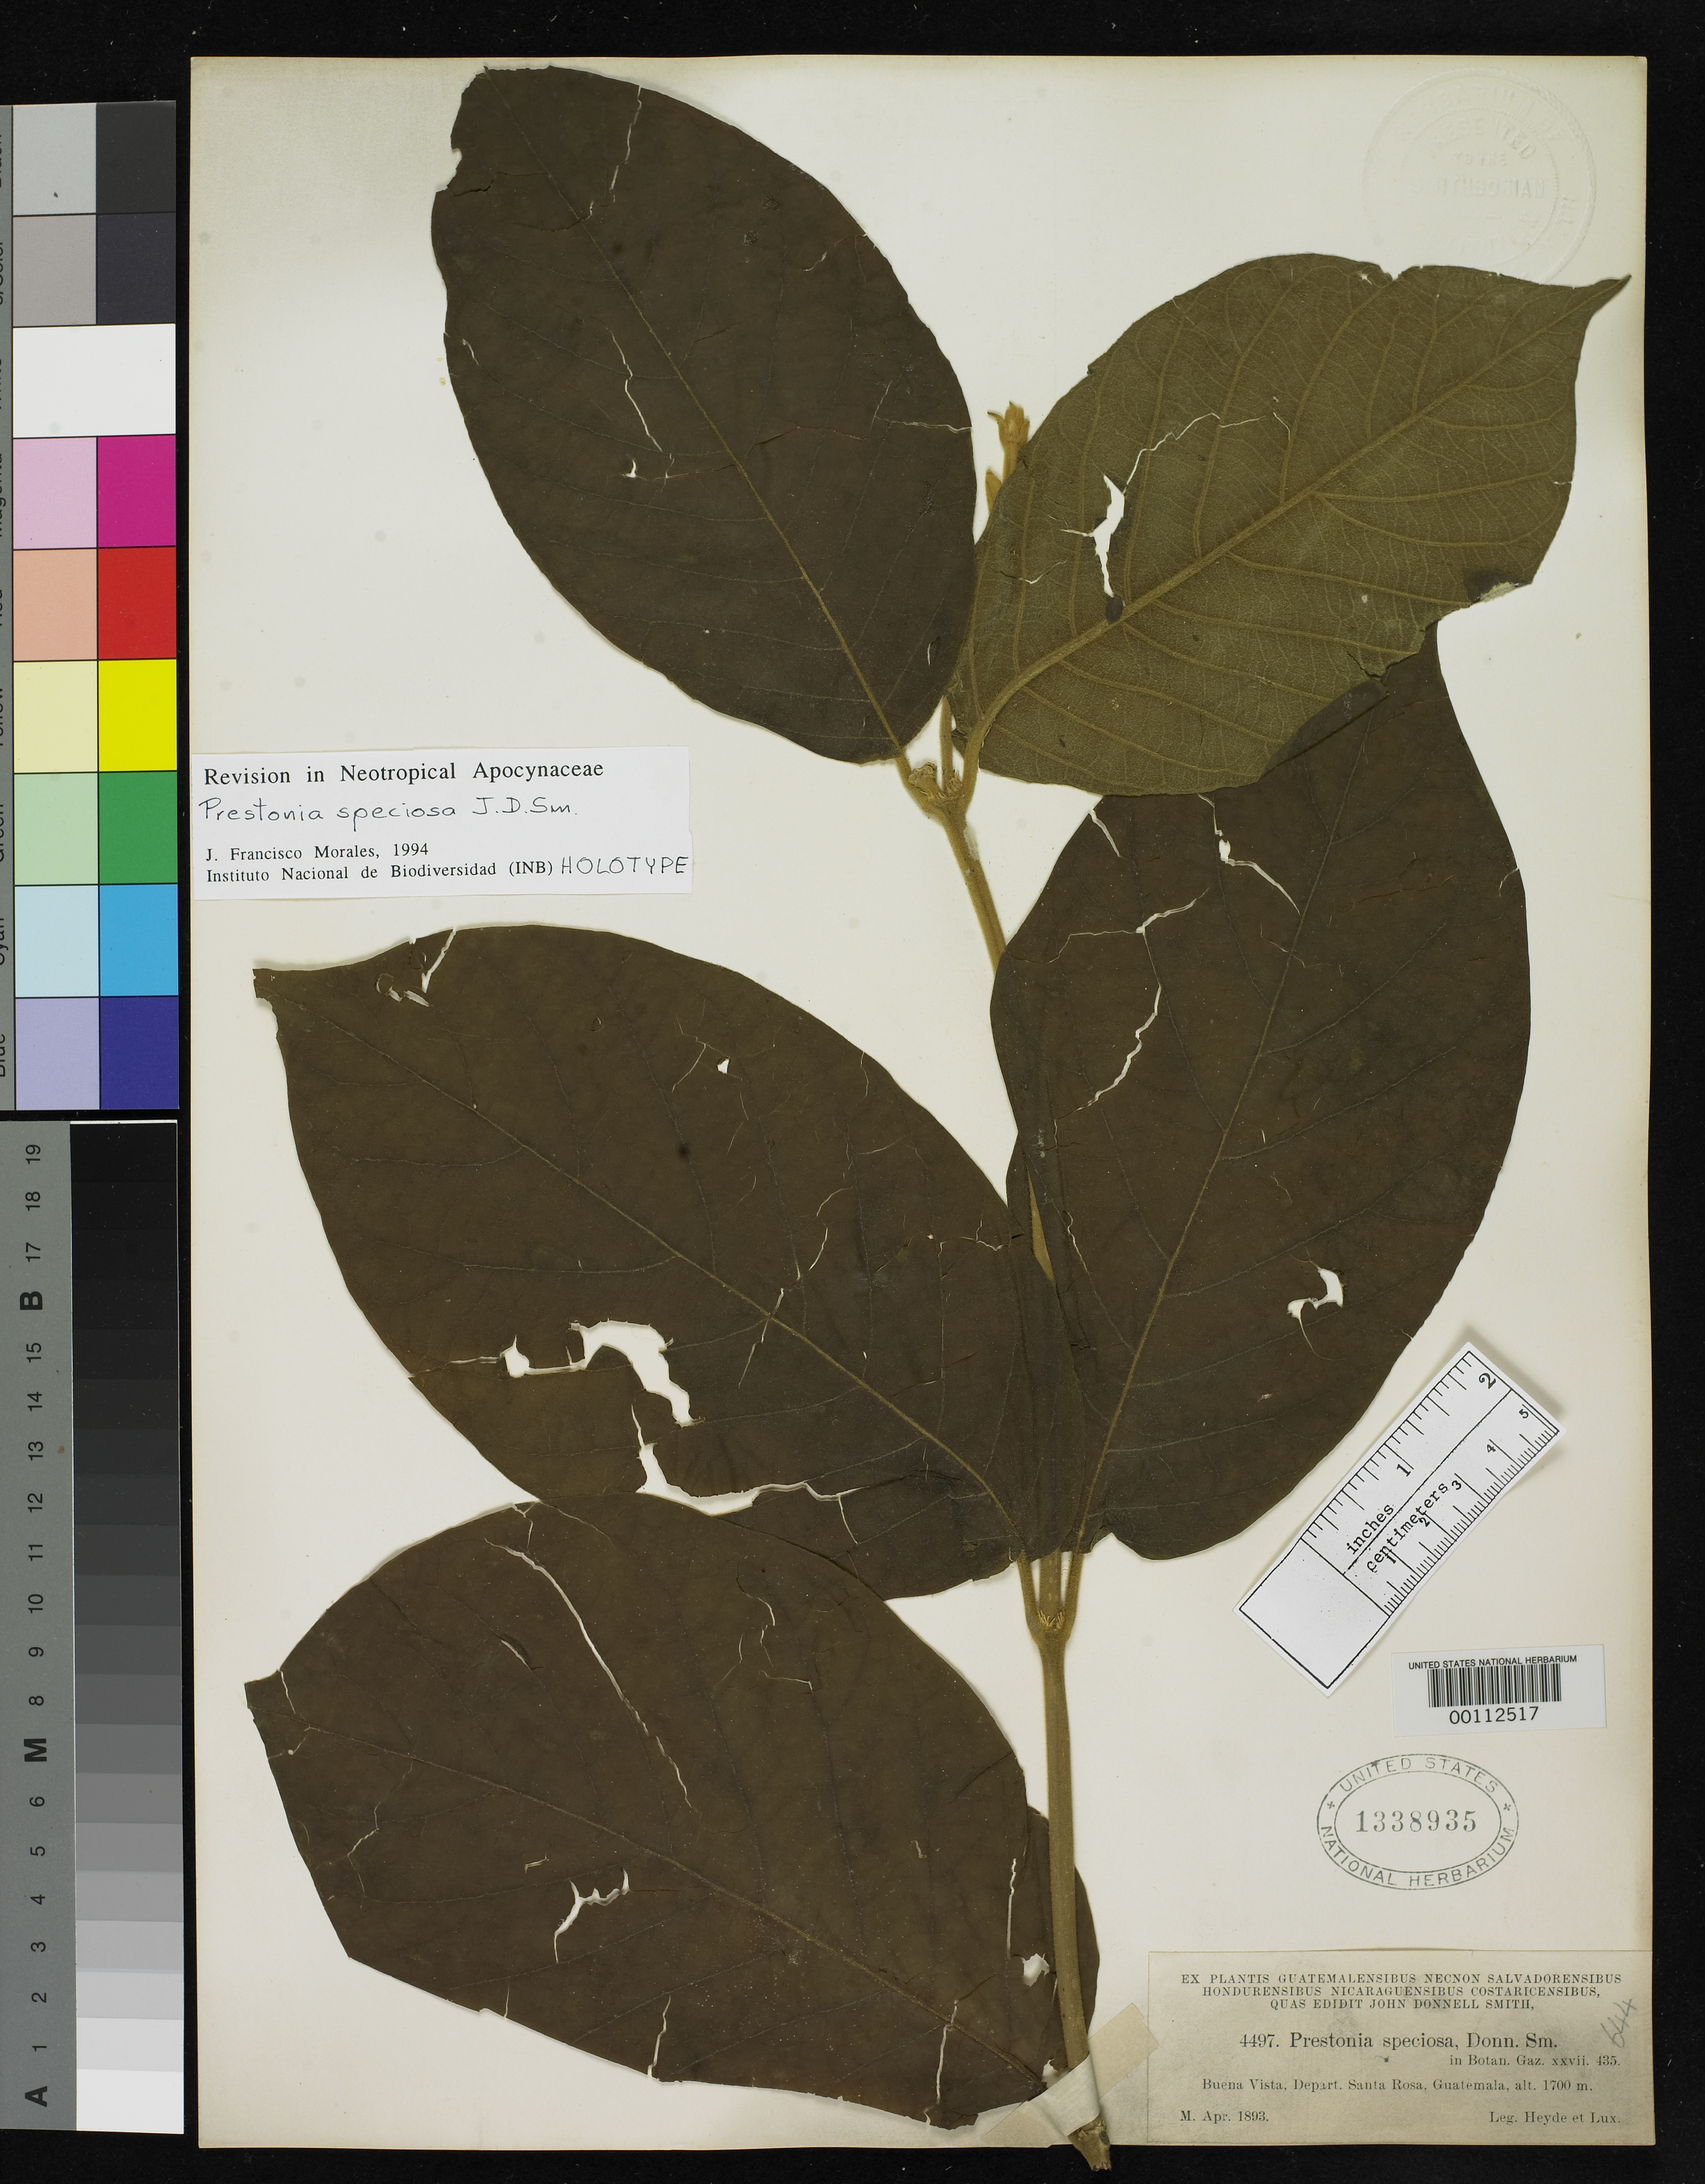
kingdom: Plantae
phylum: Tracheophyta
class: Magnoliopsida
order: Gentianales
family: Apocynaceae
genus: Prestonia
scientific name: Prestonia speciosa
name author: Donn. Sm.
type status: Type Collection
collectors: E. T. Heyde & E. Lux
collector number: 4497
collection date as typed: Apr 1893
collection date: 1893-04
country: Guatemala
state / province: Santa Rosa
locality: Buena Vista.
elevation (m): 1700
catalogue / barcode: US 1338935